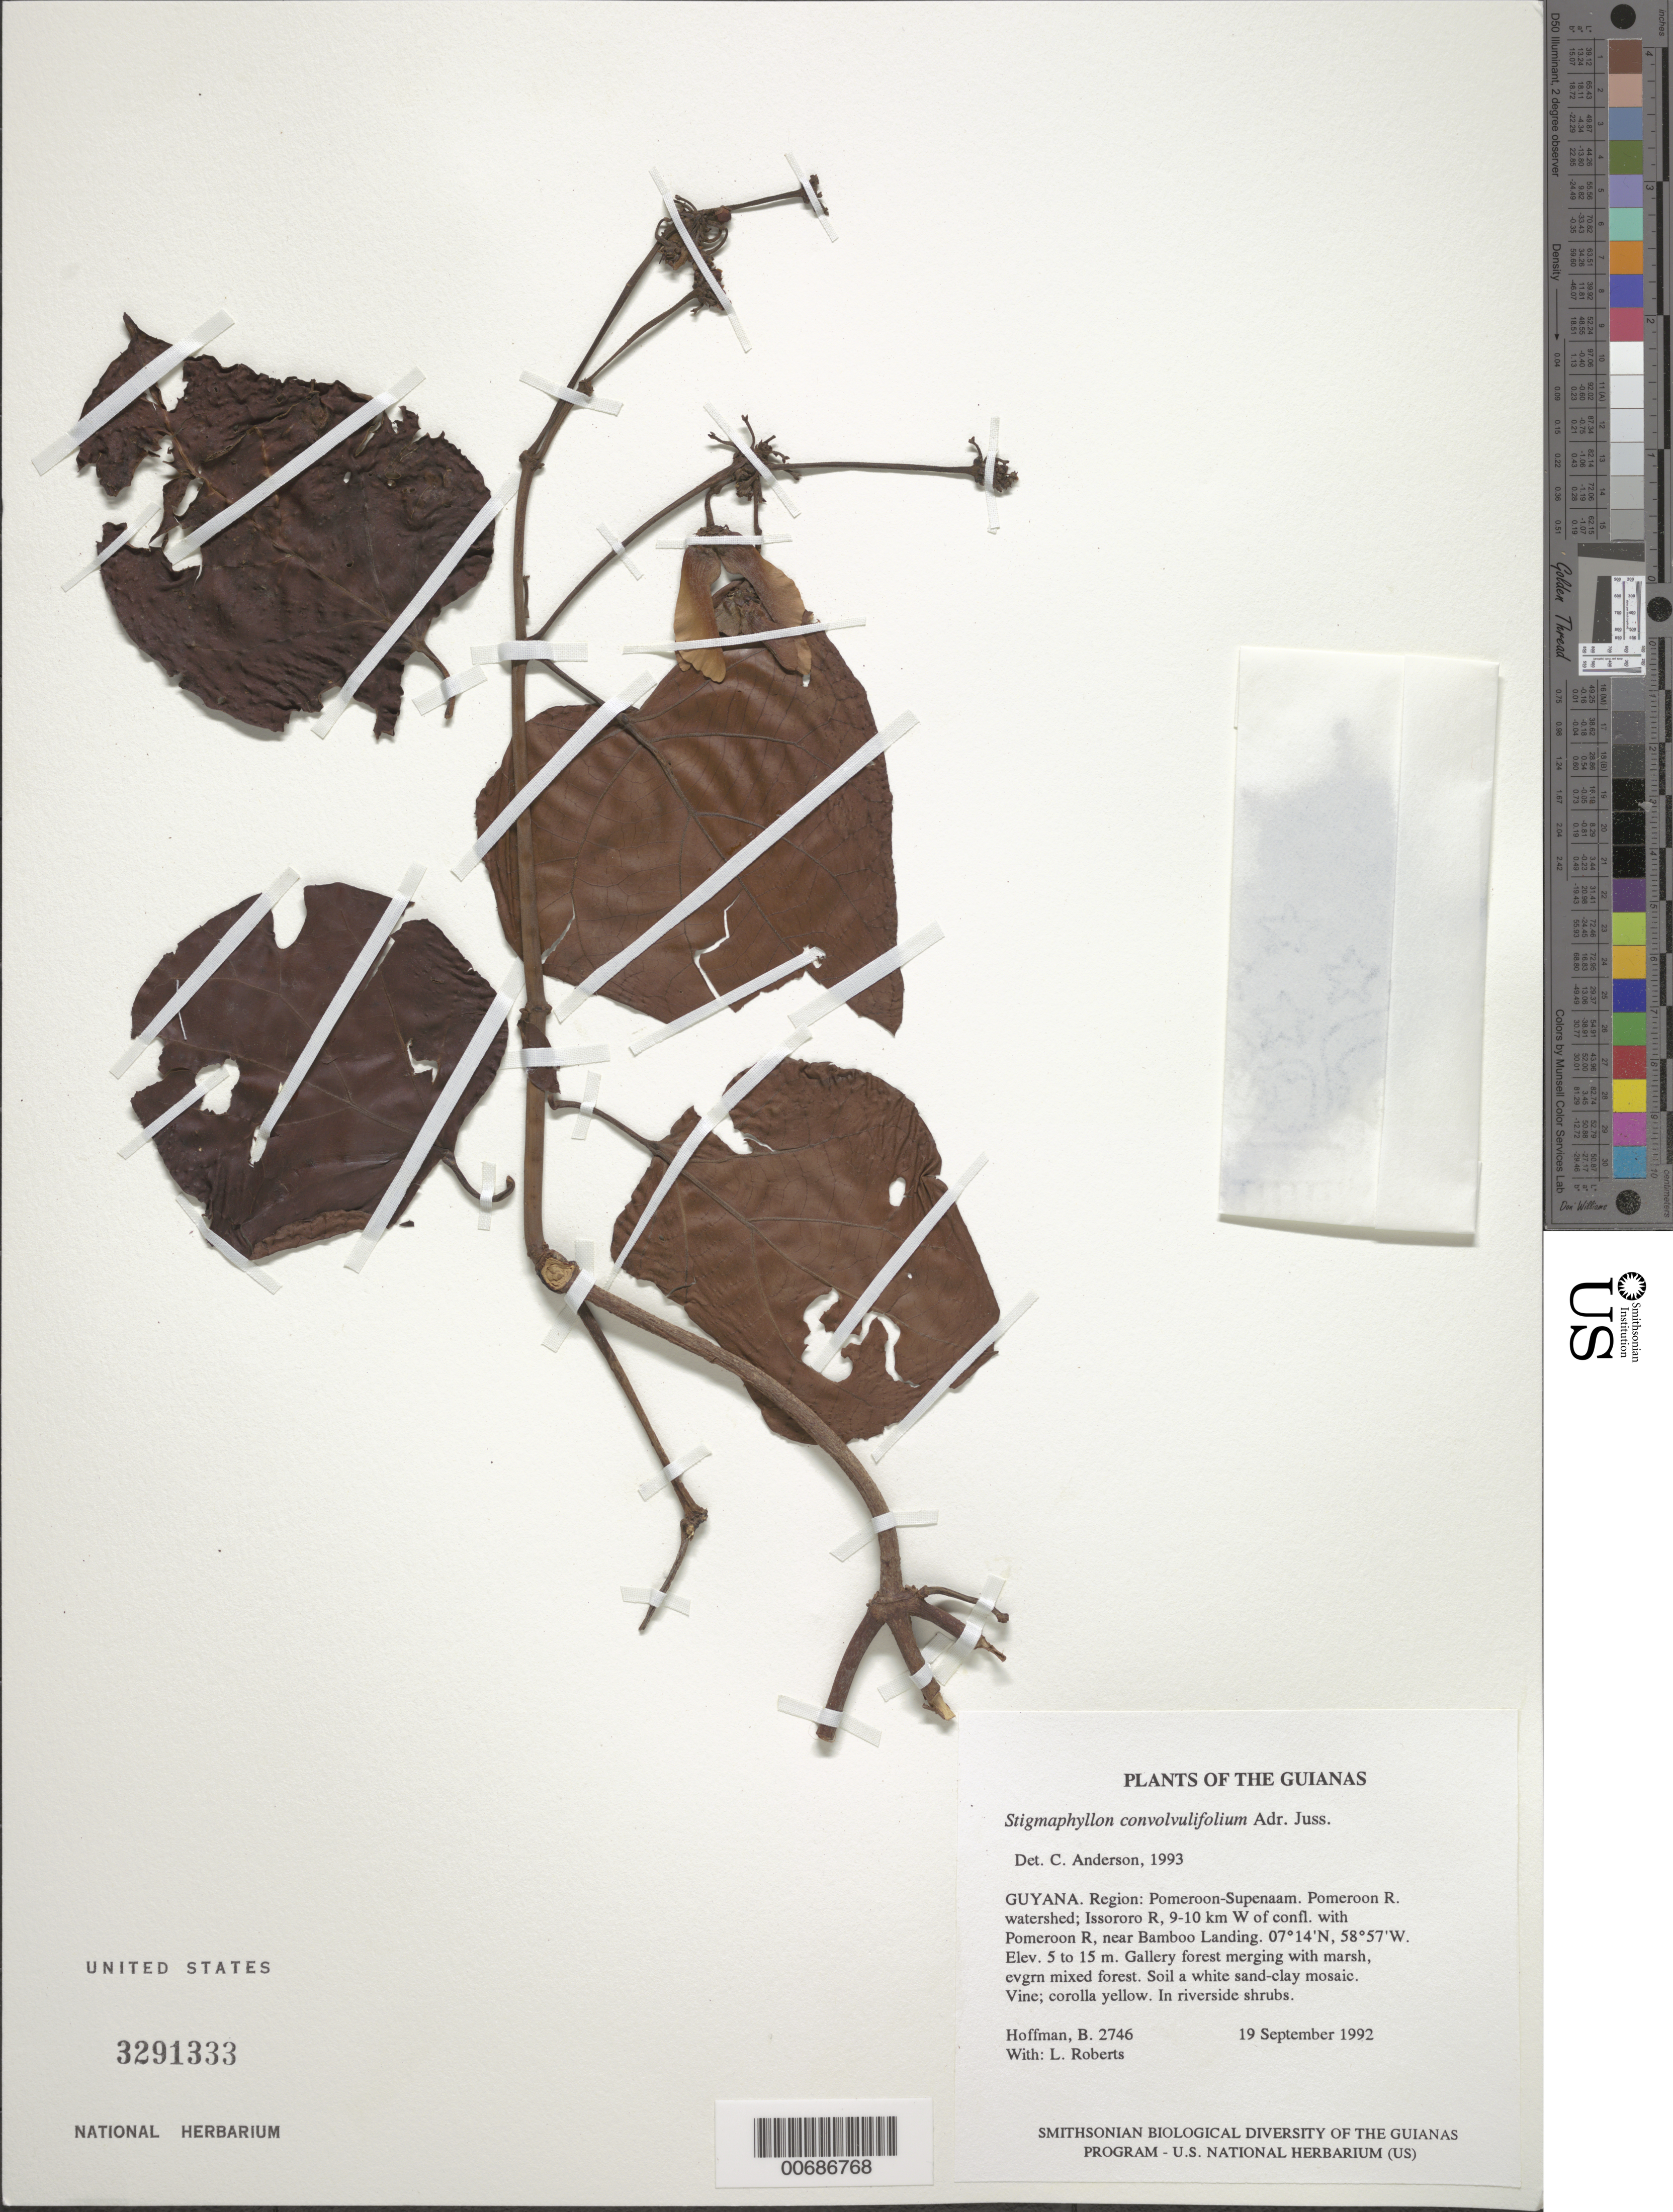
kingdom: Plantae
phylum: Tracheophyta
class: Magnoliopsida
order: Malpighiales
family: Malpighiaceae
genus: Stigmaphyllon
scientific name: Stigmaphyllon convolvulifolium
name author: A. Juss.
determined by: Anderson, C.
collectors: B. Hoffman & L. Roberts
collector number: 2746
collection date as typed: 19 September 1992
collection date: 1992-09-19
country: Guyana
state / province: Pomeroon-Supenaam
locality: Pomeroon River watershed; Issororo River, 9-10 km W of confluence with Pomeroon River, near Bamboo Landing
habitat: Gallery forest merging with marsh, evgrn mixed forest. Soil a white sand-clay mosaic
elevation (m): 5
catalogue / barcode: US 3291333